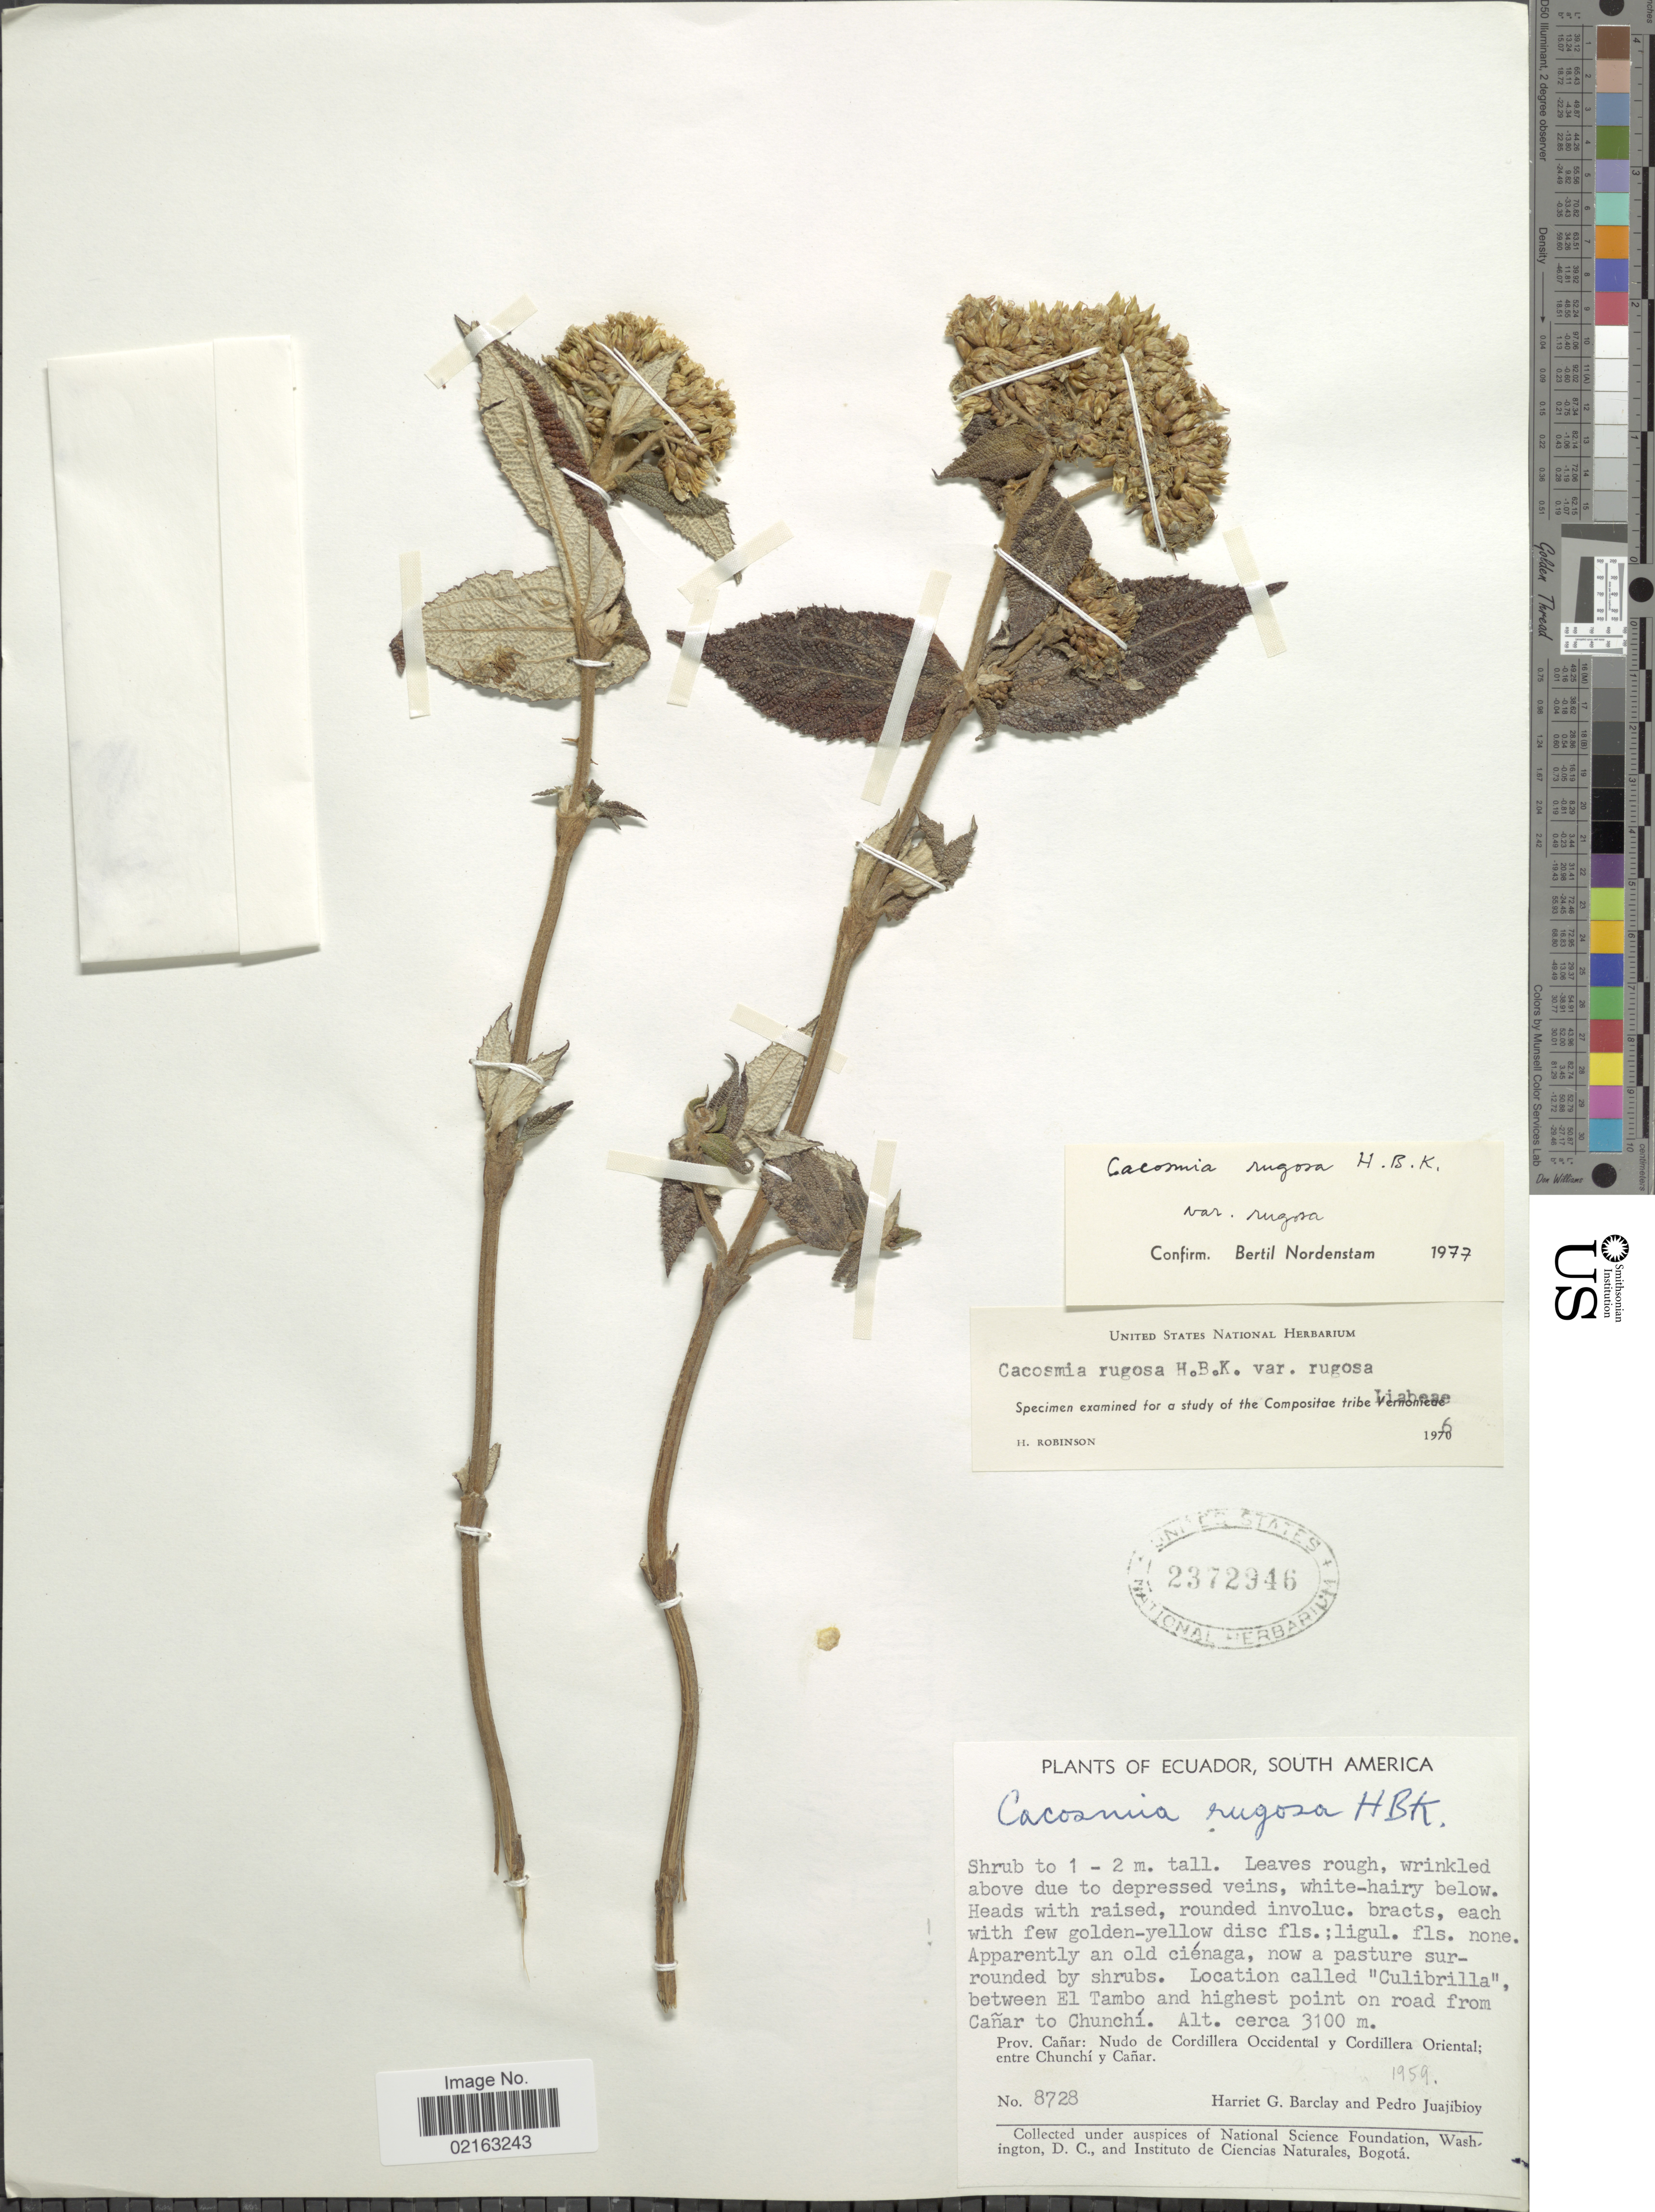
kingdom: Plantae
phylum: Tracheophyta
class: Magnoliopsida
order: Asterales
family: Asteraceae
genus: Cacosmia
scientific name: Cacosmia rugosa var. rugosa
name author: Kunth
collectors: H. G. Barclay & P. Juajibioy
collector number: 8728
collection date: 1959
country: Ecuador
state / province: Cañar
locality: Location called "Culibrilla", between El Tambo and highest point on road from Cañar to Chunchí. Prov. Cañar: Nudo de Cordillera Occidental y Cordillera Oriental; entre Chunchí y Cañar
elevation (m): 3100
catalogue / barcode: US 2372946